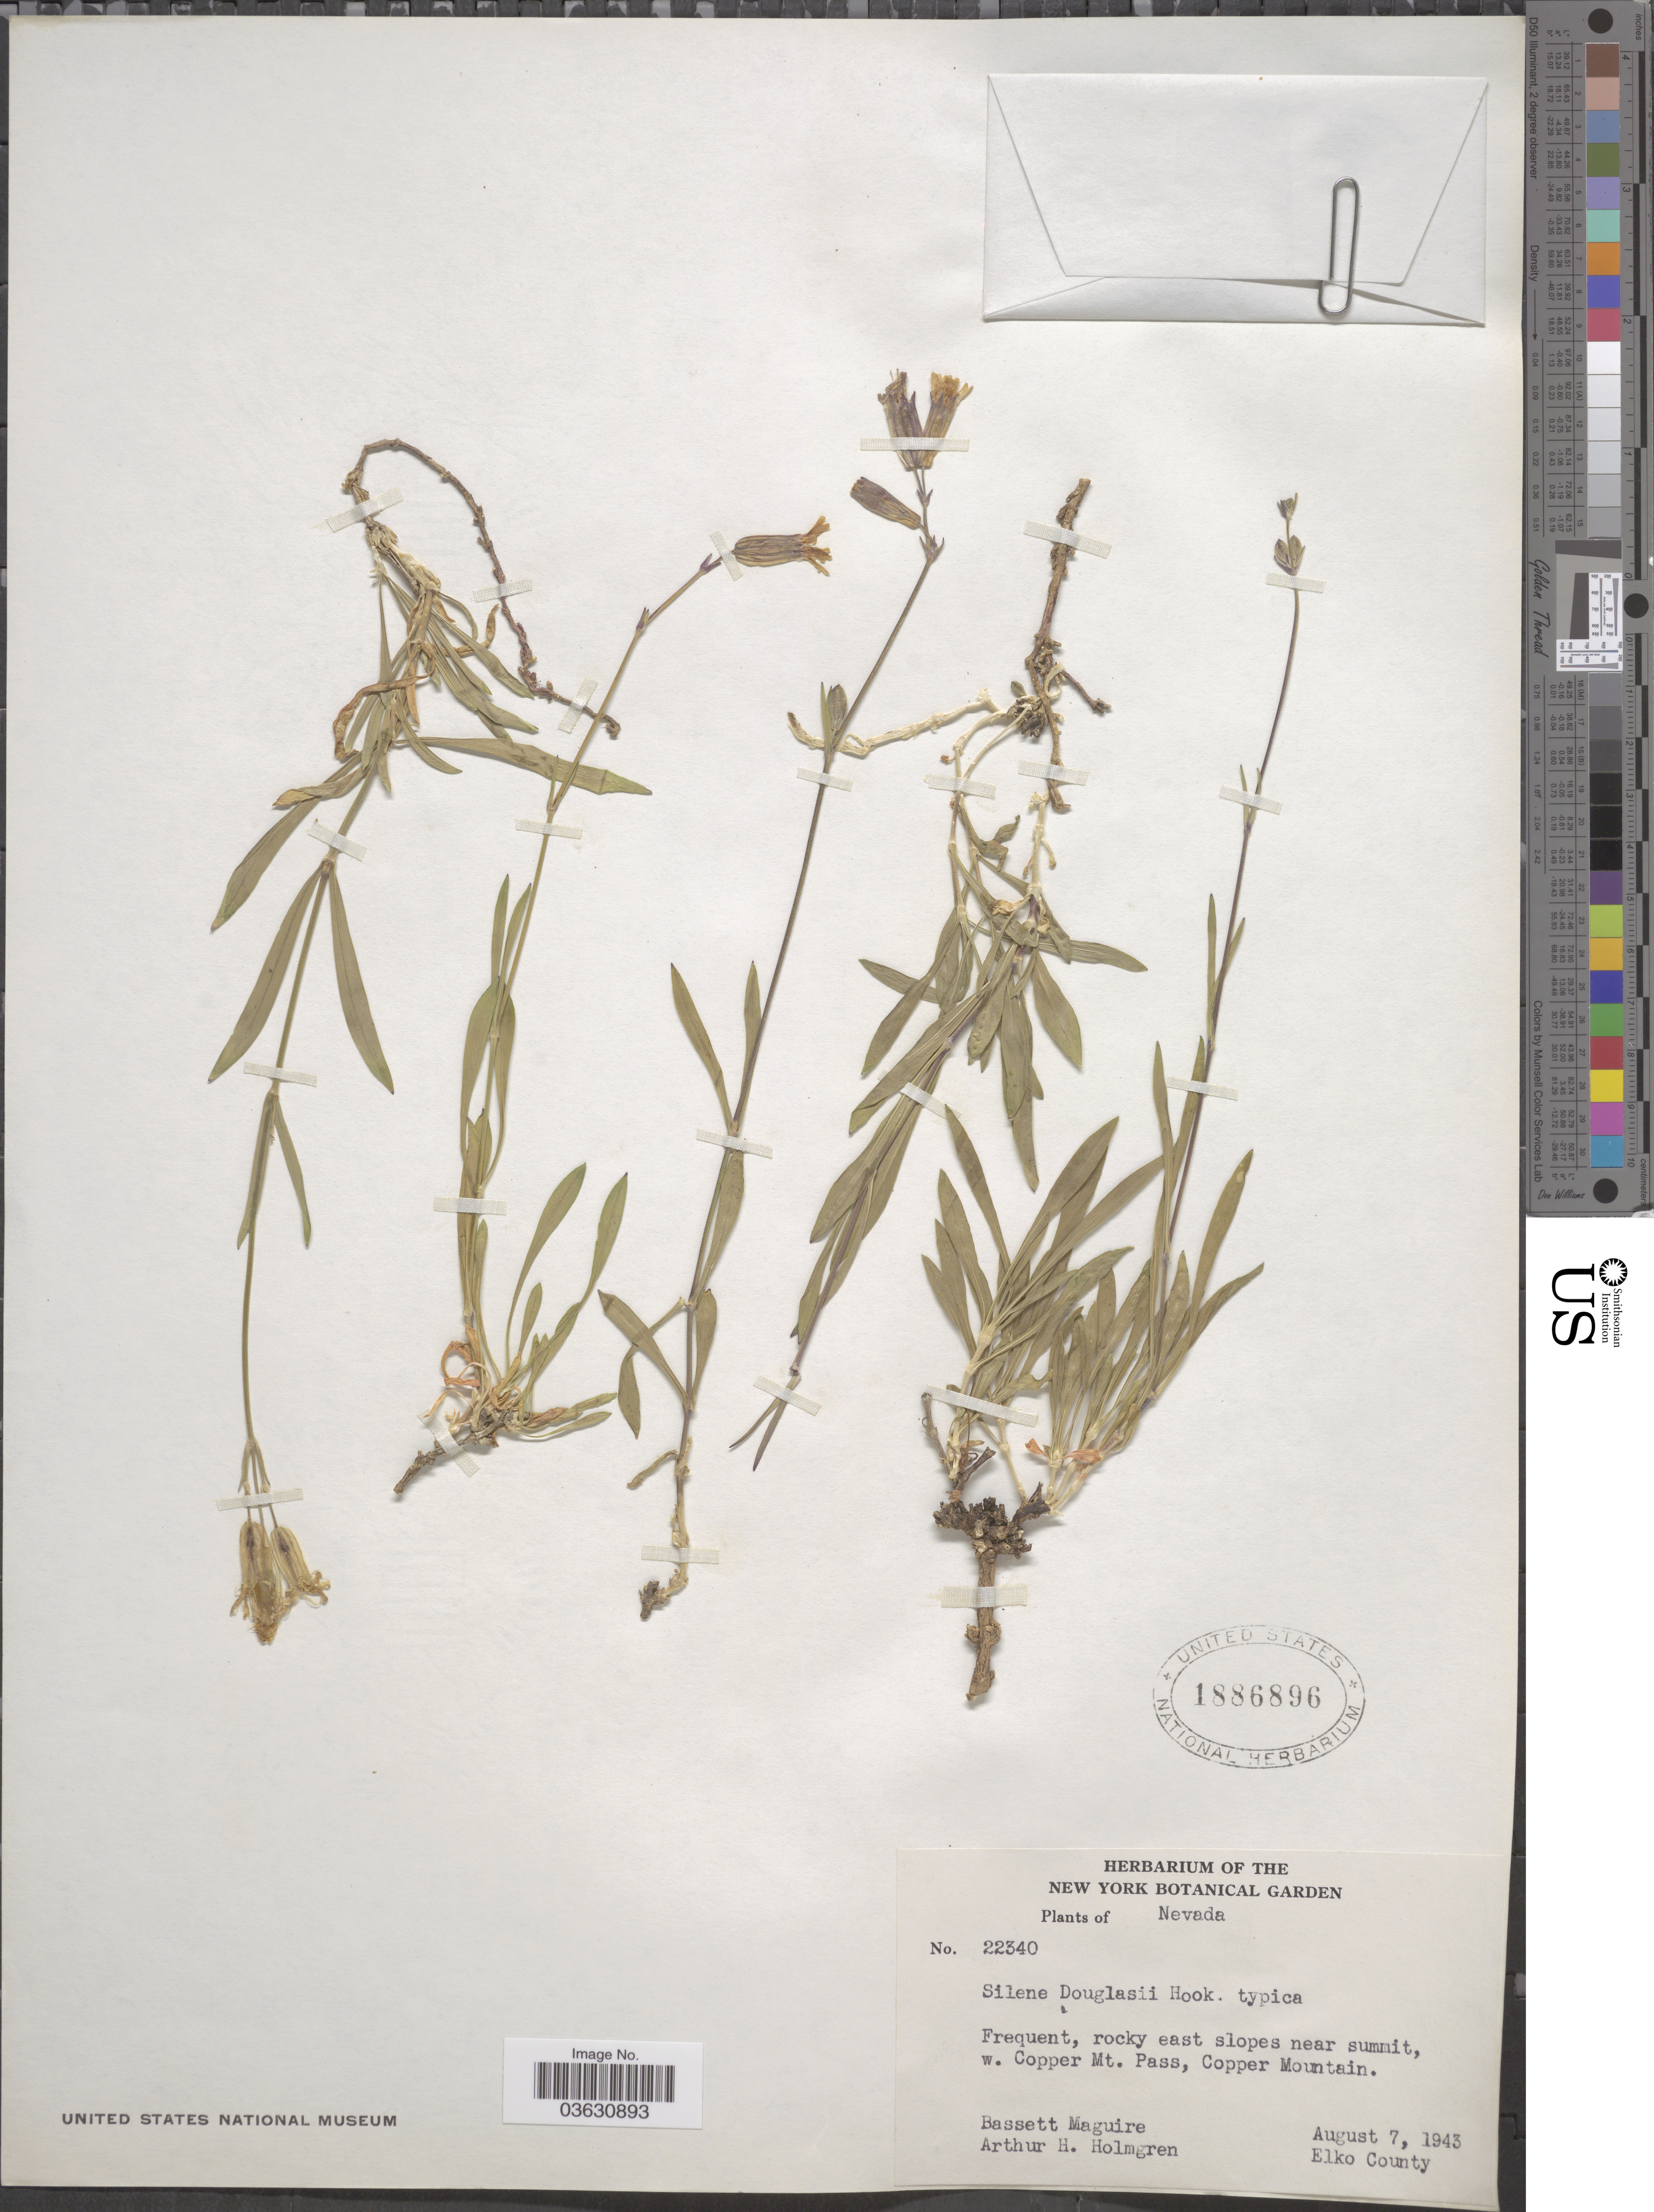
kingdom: Plantae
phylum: Tracheophyta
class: Magnoliopsida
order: Caryophyllales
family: Caryophyllaceae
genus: Silene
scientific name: Silene douglasii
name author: Hook.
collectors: B. Maguire & A. H. Holmgren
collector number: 22340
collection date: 1943-08-07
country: United States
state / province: Nevada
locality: Frequent, rocky east slopes near summit, w. Copper Mt. Pass, Copper Mountain. Elko County.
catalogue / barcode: US 1886896